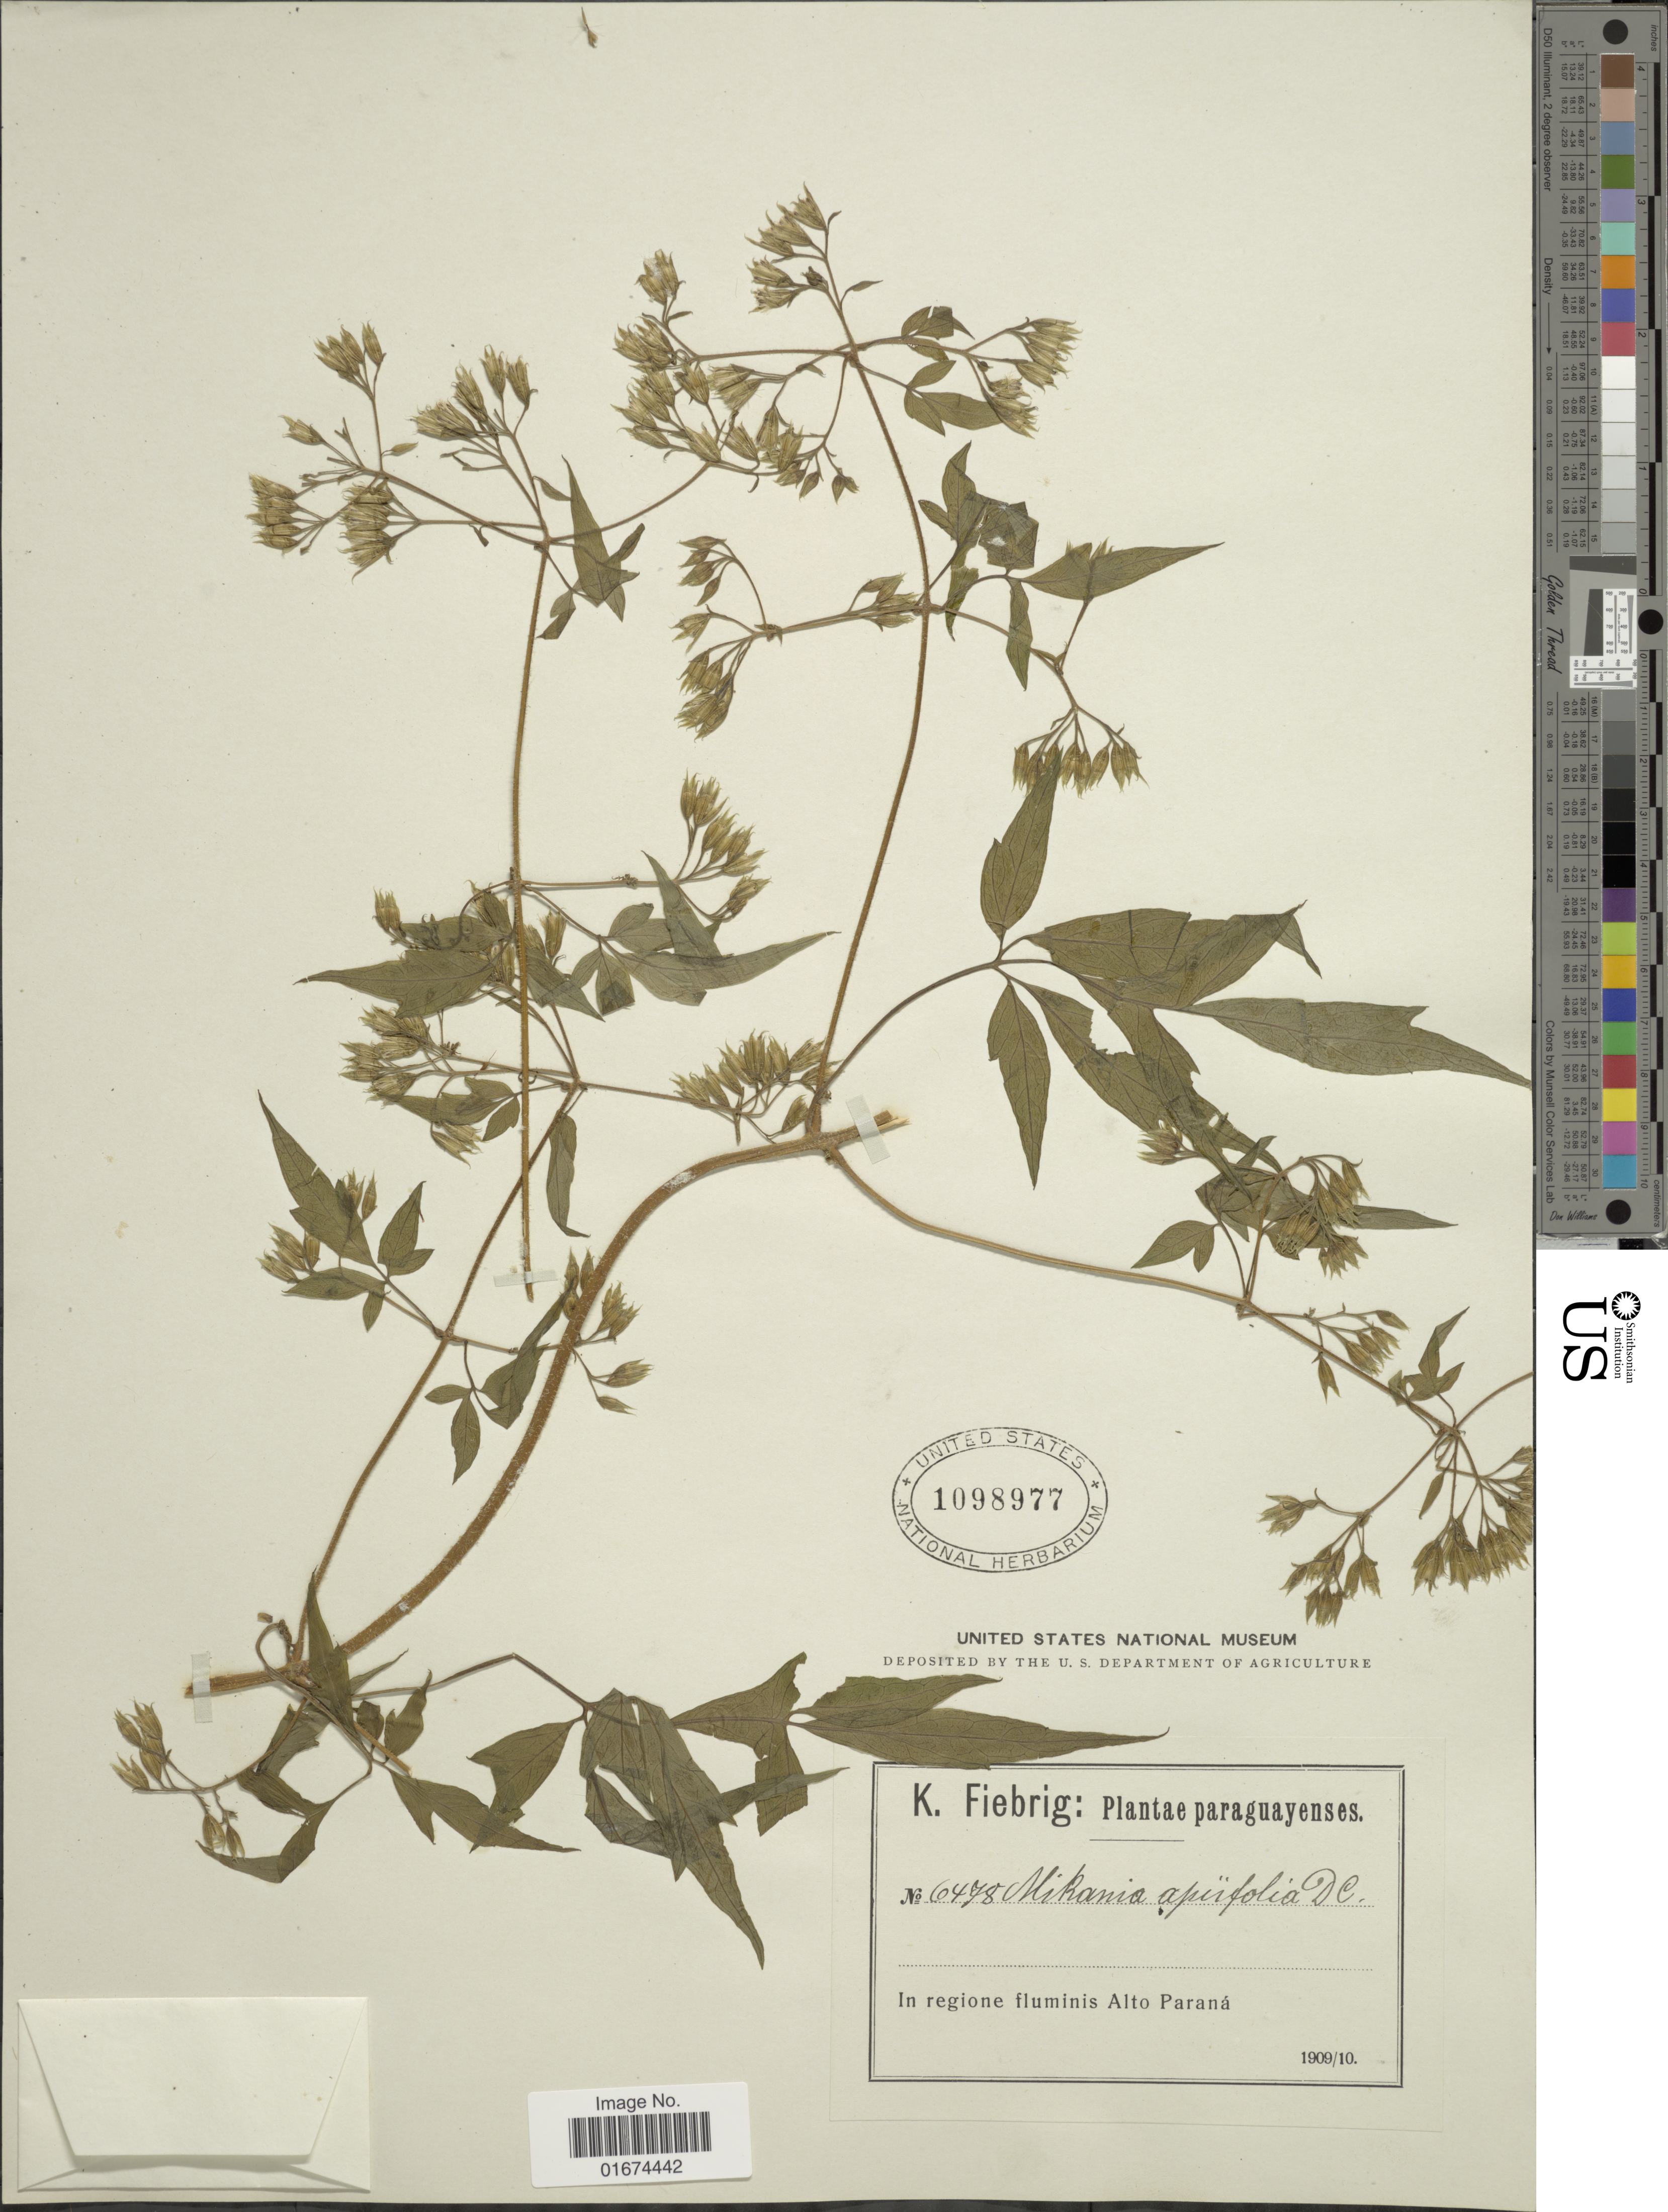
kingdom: Plantae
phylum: Tracheophyta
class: Magnoliopsida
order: Asterales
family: Asteraceae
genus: Mikania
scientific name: Mikania ternata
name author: (Vell.) B.L. Rob.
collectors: K. Fiebrig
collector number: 6478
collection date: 1909/1910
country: Paraguay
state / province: Alto Parana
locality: In regione fluminis Alto Paraná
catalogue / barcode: US 1098977